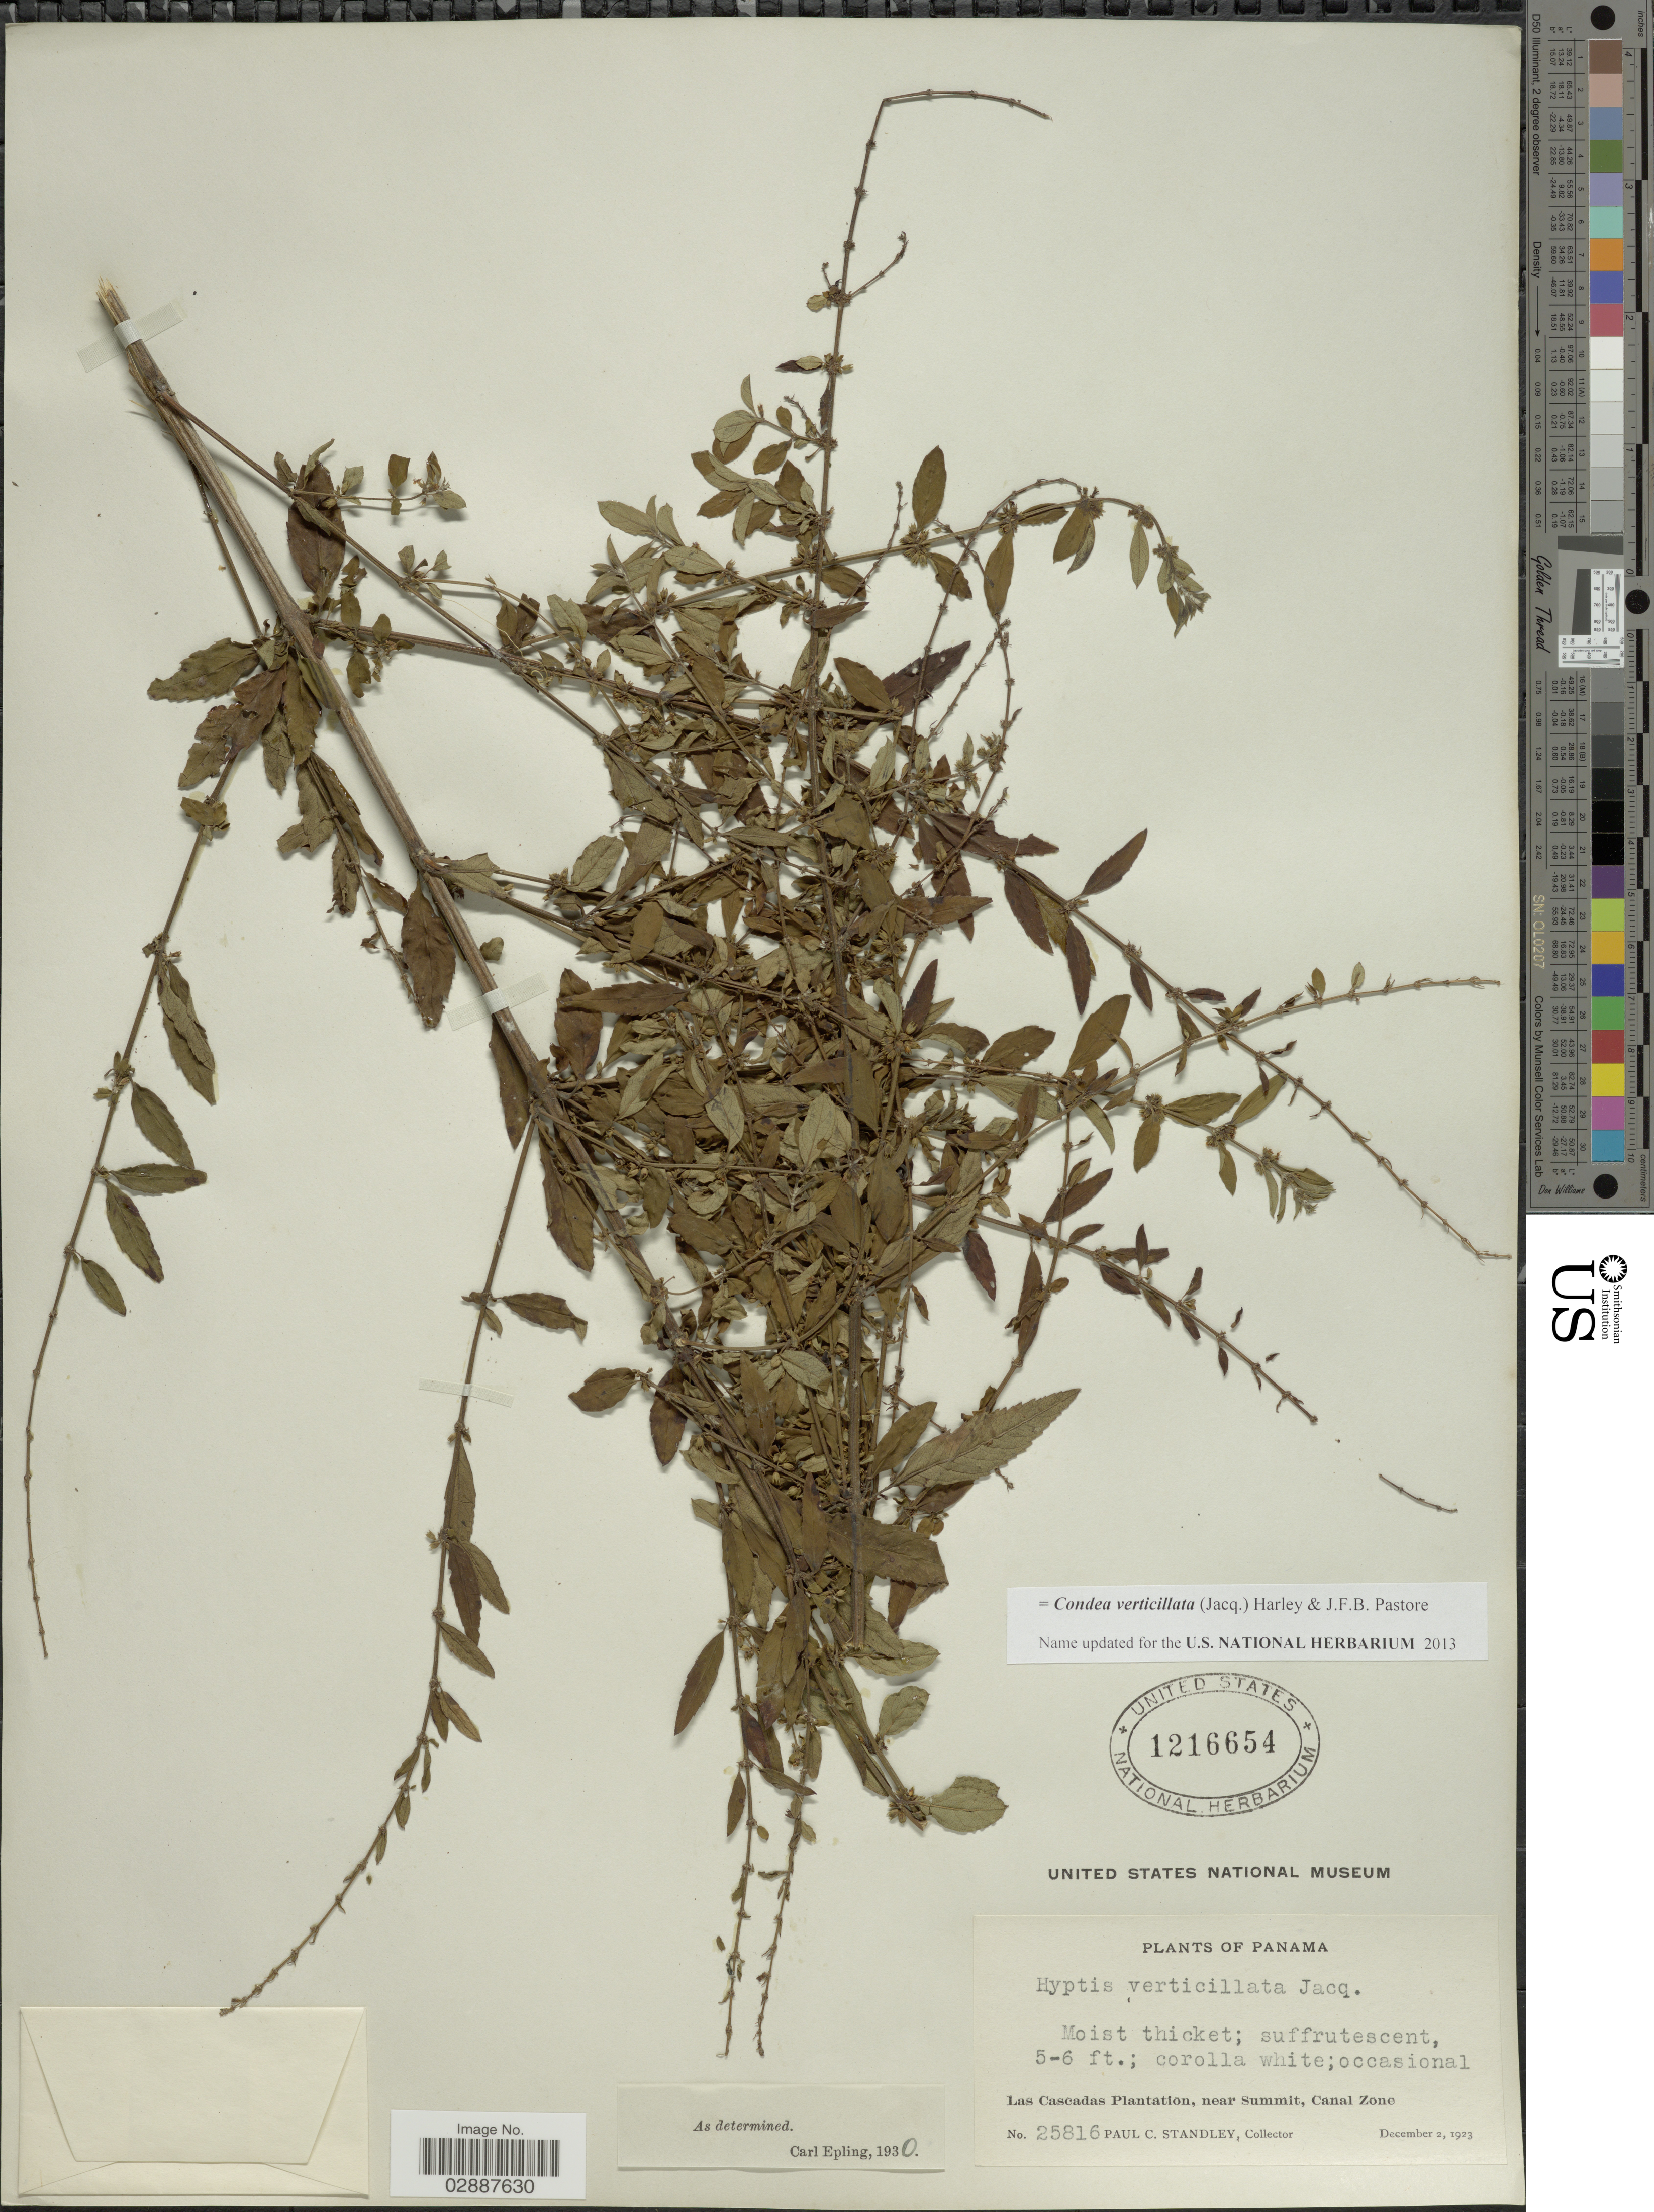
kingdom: Plantae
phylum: Tracheophyta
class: Magnoliopsida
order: Lamiales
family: Lamiaceae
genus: Condea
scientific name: Condea verticillata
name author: (Jacq.) Harley & J.F.B. Pastore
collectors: P. C. Standley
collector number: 25816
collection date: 1923-12-02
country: Panama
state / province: Colón / Panamá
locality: Las Cascadas Plantation, near summit, Canal Zone.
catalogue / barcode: US 1216654